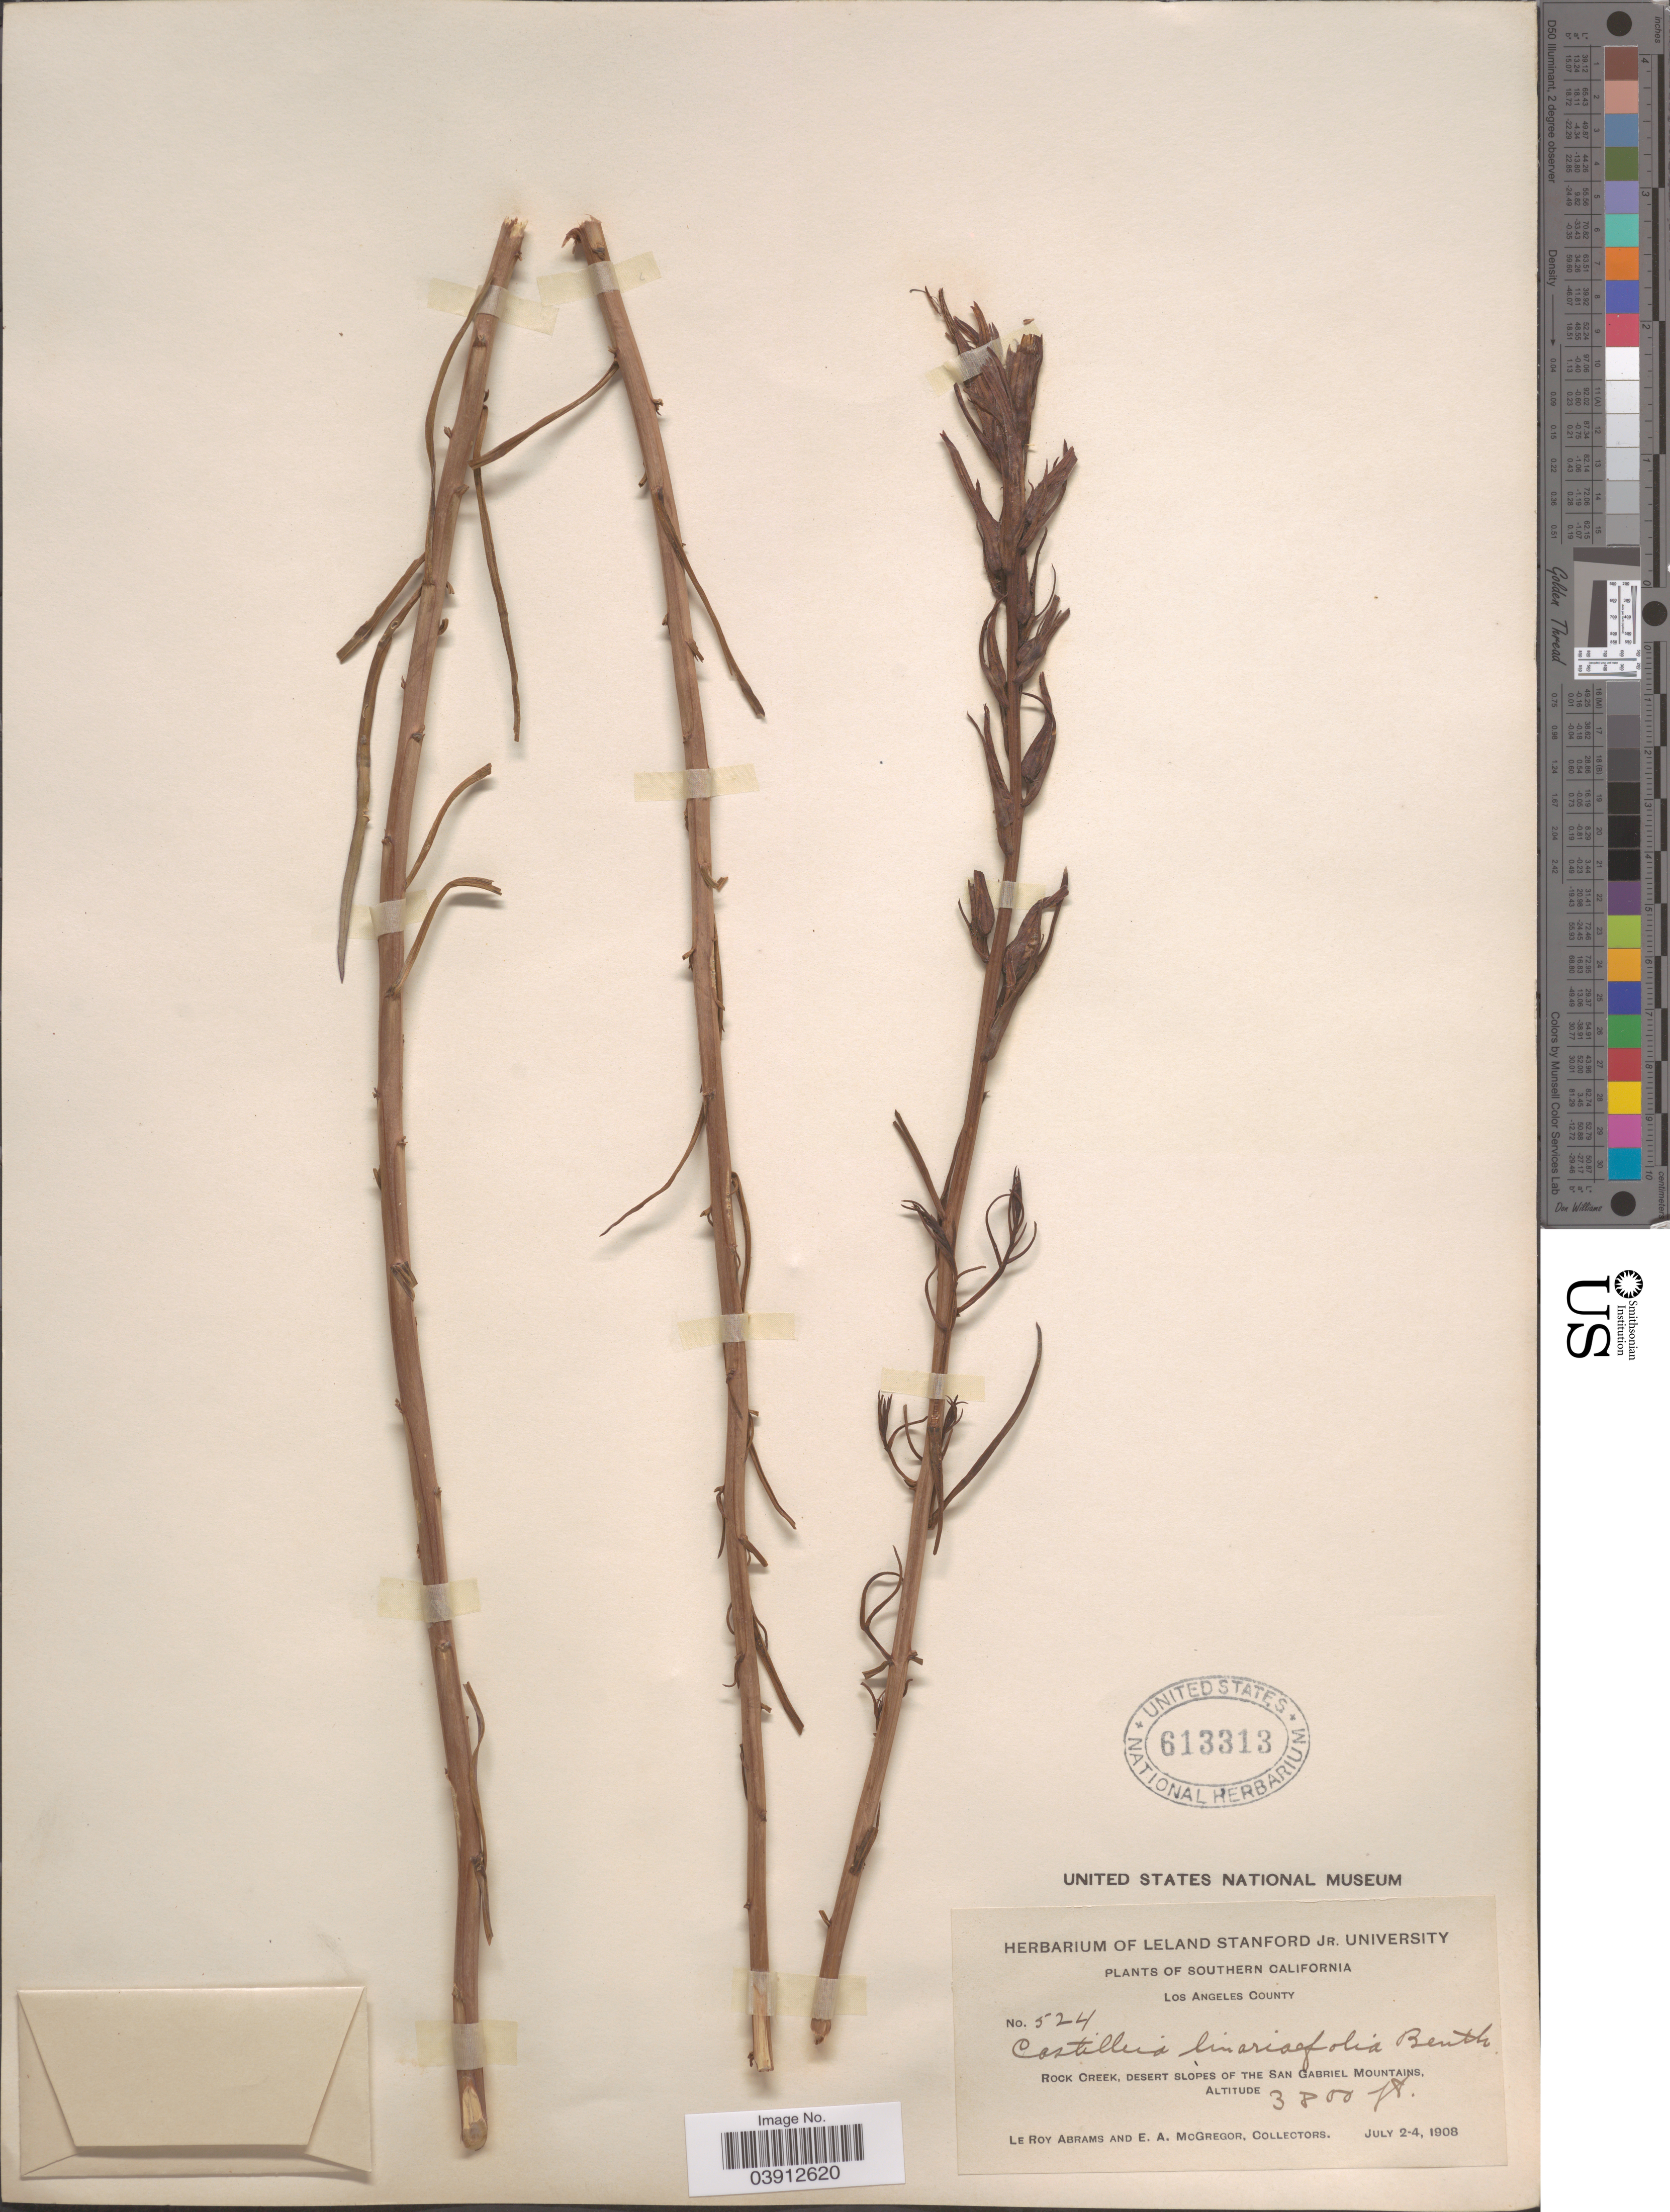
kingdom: Plantae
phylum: Tracheophyta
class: Magnoliopsida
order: Lamiales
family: Orobanchaceae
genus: Castilleja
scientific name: Castilleja linariifolia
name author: Benth.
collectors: L. Abrams & E. A. McGregor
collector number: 524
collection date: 1908-07-02/1908-07-04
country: United States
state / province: California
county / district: Los Angeles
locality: Southern California. Los Angeles County. Rock Creek, desert slopes of the San Gabriel Mountains.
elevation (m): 1158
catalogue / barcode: US 613313